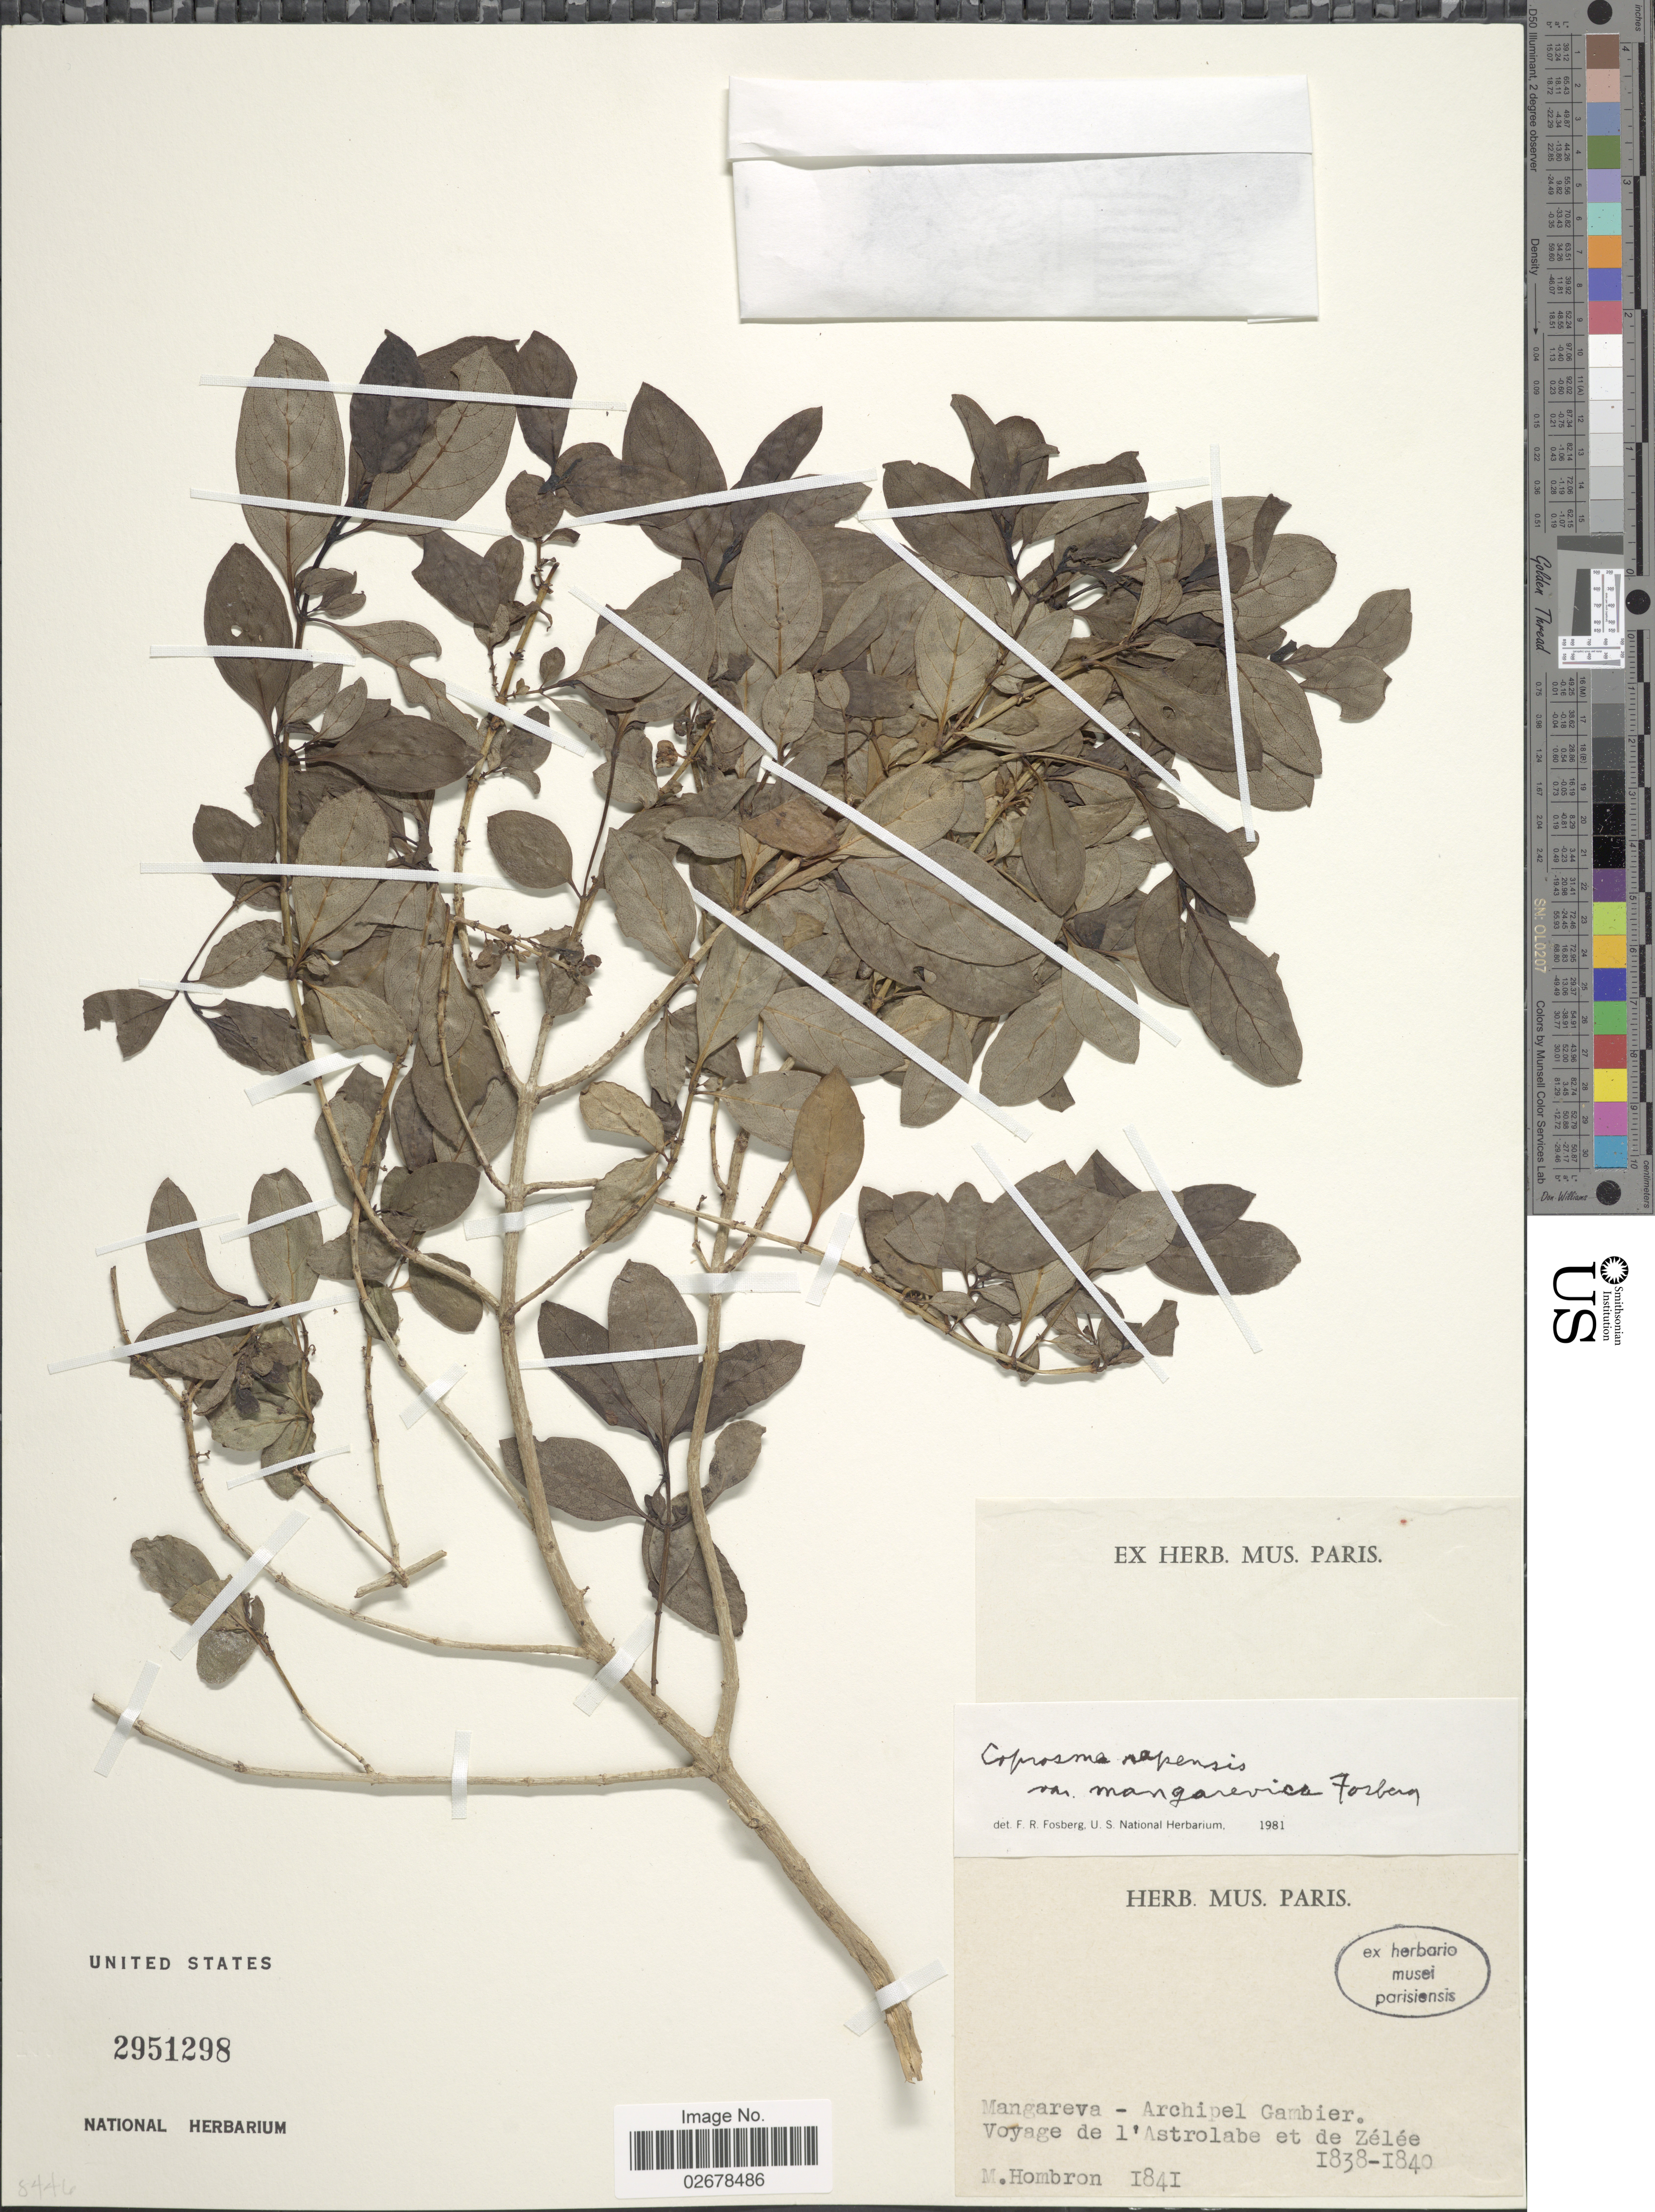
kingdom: Plantae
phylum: Tracheophyta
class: Magnoliopsida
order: Gentianales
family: Rubiaceae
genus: Coprosma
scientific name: Coprosma rapensis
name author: F. Br.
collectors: M. Hombron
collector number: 1841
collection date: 1838/1840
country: French Polynesia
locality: Mangareva-Archipel Gambier, Voyage de l'Astrolabe et de Zelee.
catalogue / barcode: US 2951298